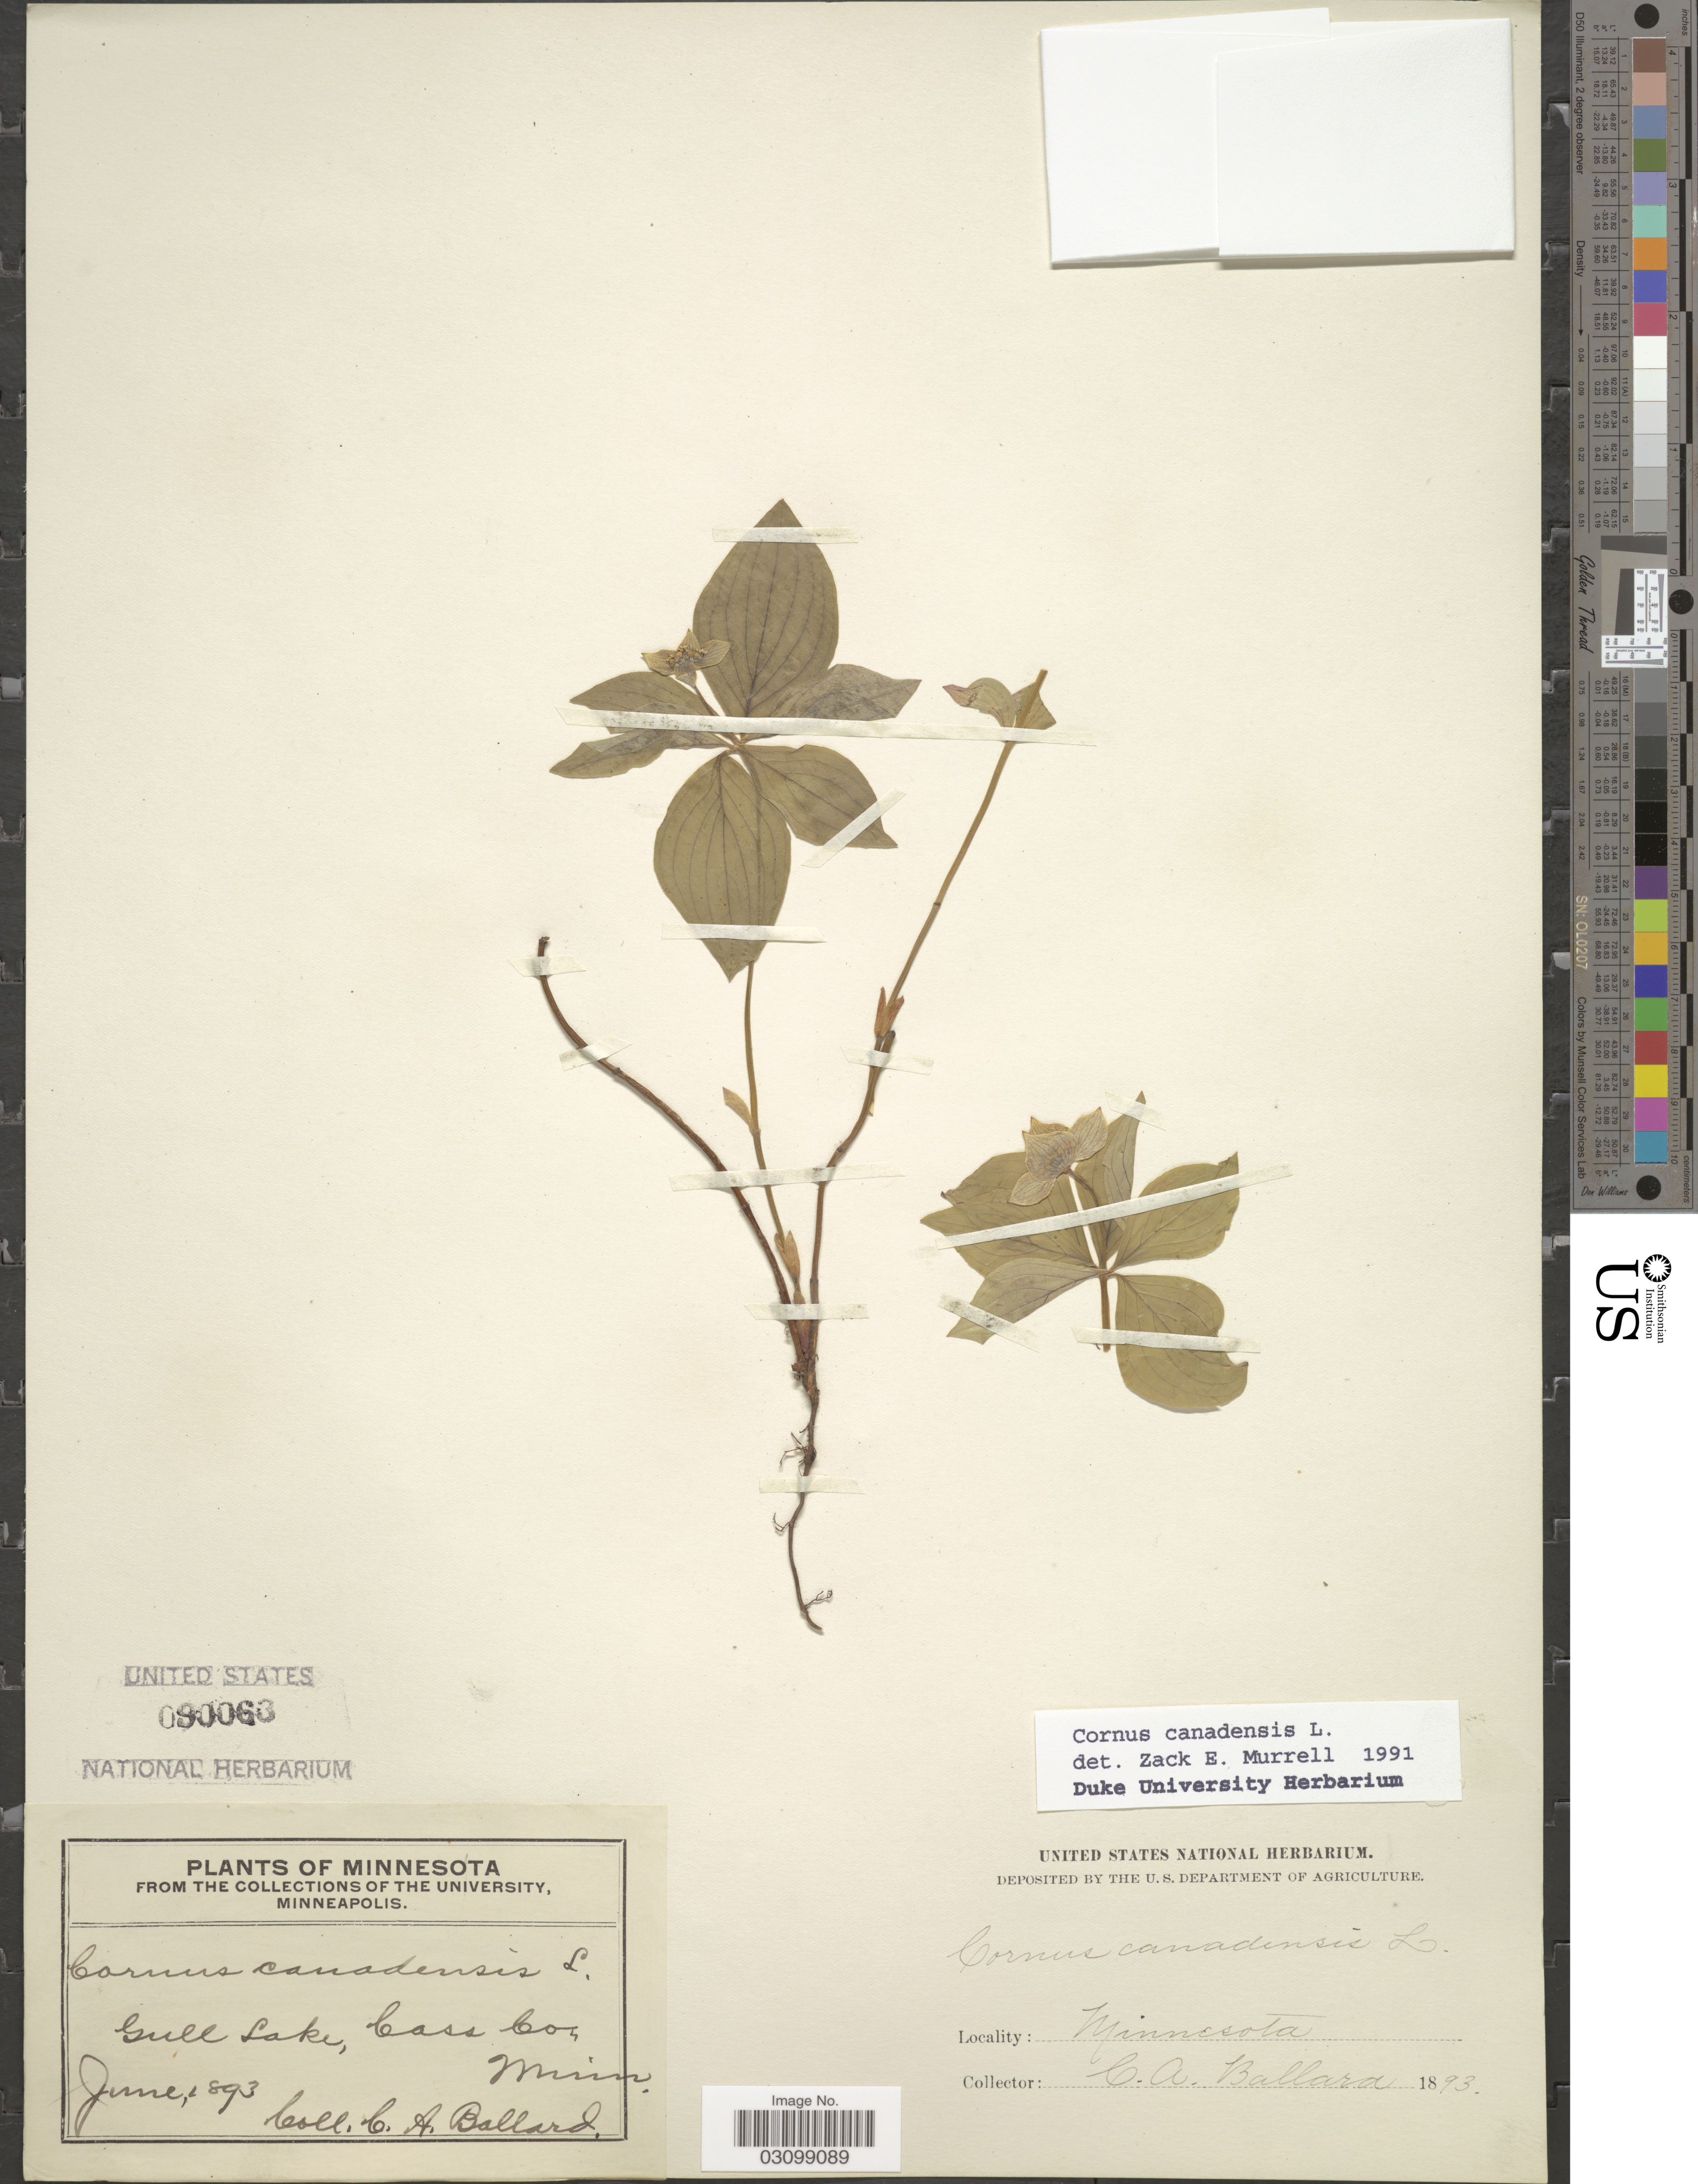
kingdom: Plantae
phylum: Tracheophyta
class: Magnoliopsida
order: Cornales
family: Cornaceae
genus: Cornus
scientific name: Cornus canadensis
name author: L.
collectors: C. A. Ballard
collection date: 1893-06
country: United States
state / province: Minnesota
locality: Gull Lake, Cass Co.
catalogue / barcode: US 90063